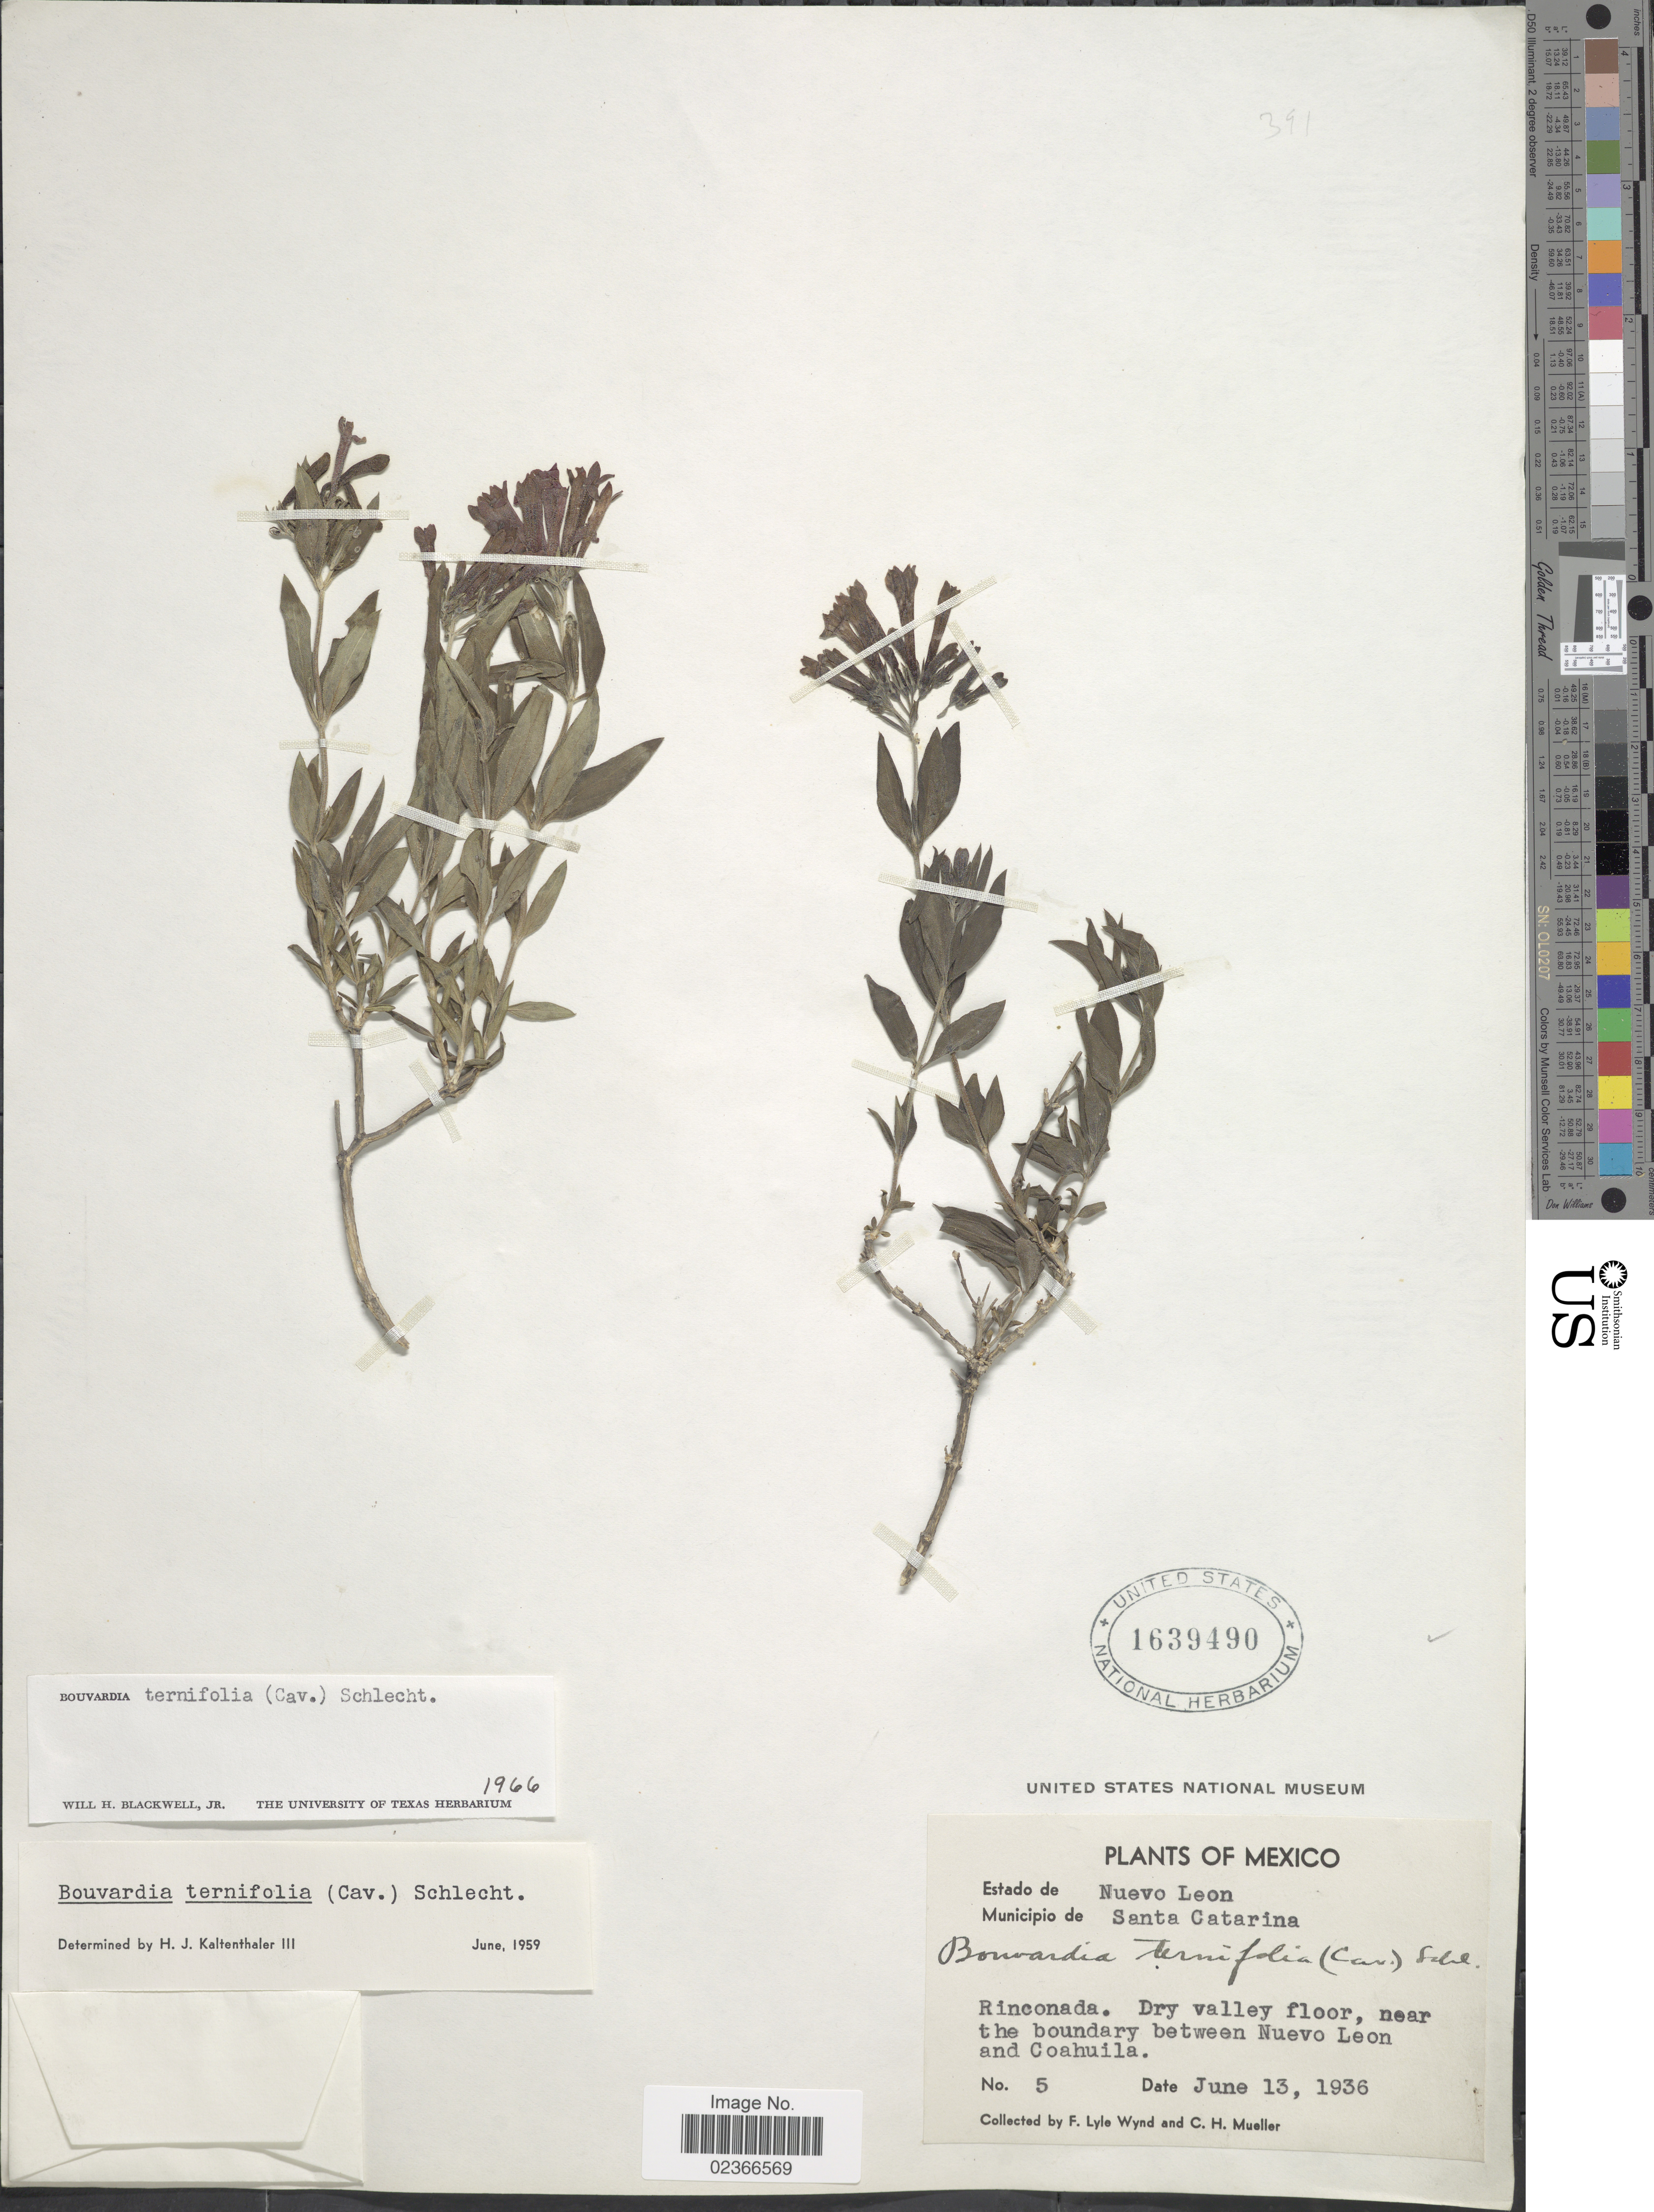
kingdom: Plantae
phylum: Tracheophyta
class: Magnoliopsida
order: Gentianales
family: Rubiaceae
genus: Bouvardia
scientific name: Bouvardia ternifolia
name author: (Cav.) Schltdl.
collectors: F. L. Wynd & C. H. Mueller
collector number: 5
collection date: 1936-06-13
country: Mexico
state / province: Nuevo León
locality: Municipio de Santa Catarina. Rinconada. Dry valley floor, near the boundary between Nuevo Leon and Coahuila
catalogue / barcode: US 1639490